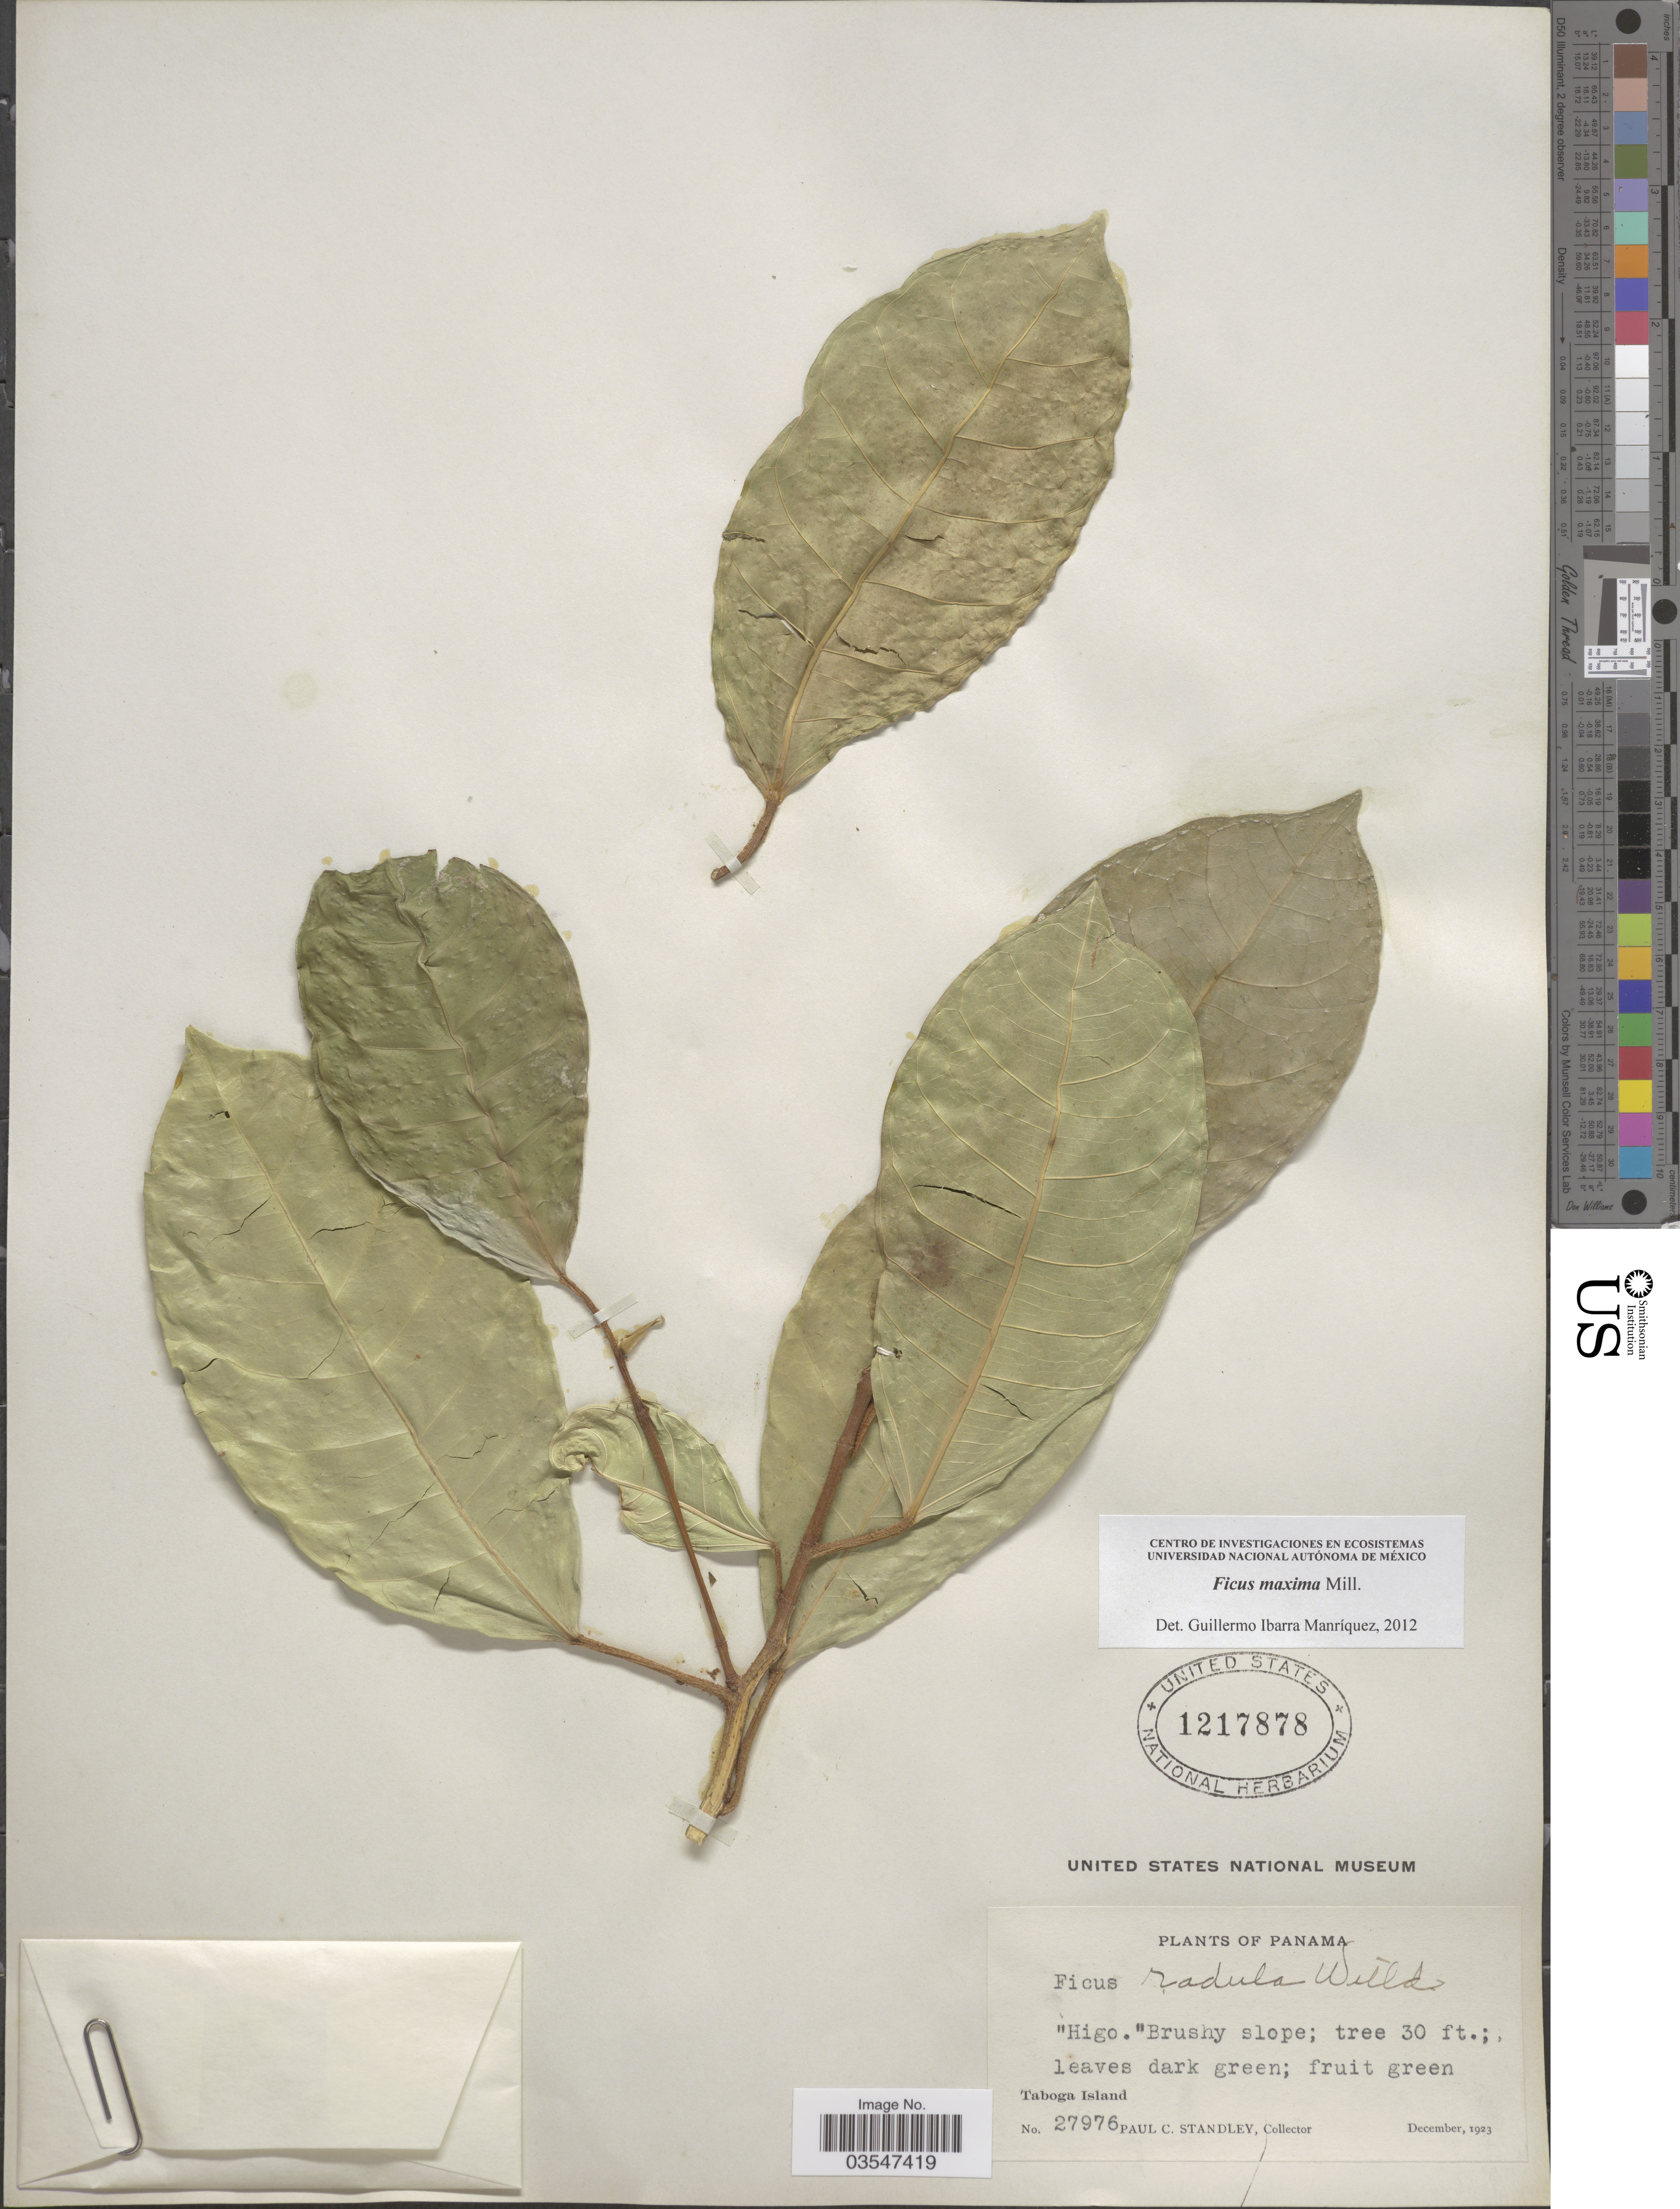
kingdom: Plantae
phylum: Tracheophyta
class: Magnoliopsida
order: Rosales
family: Moraceae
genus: Ficus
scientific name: Ficus maxima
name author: Mill.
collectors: P. C. Standley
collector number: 27976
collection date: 1923-12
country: Panama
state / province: Panamá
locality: Taboga Island.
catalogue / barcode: US 1217878